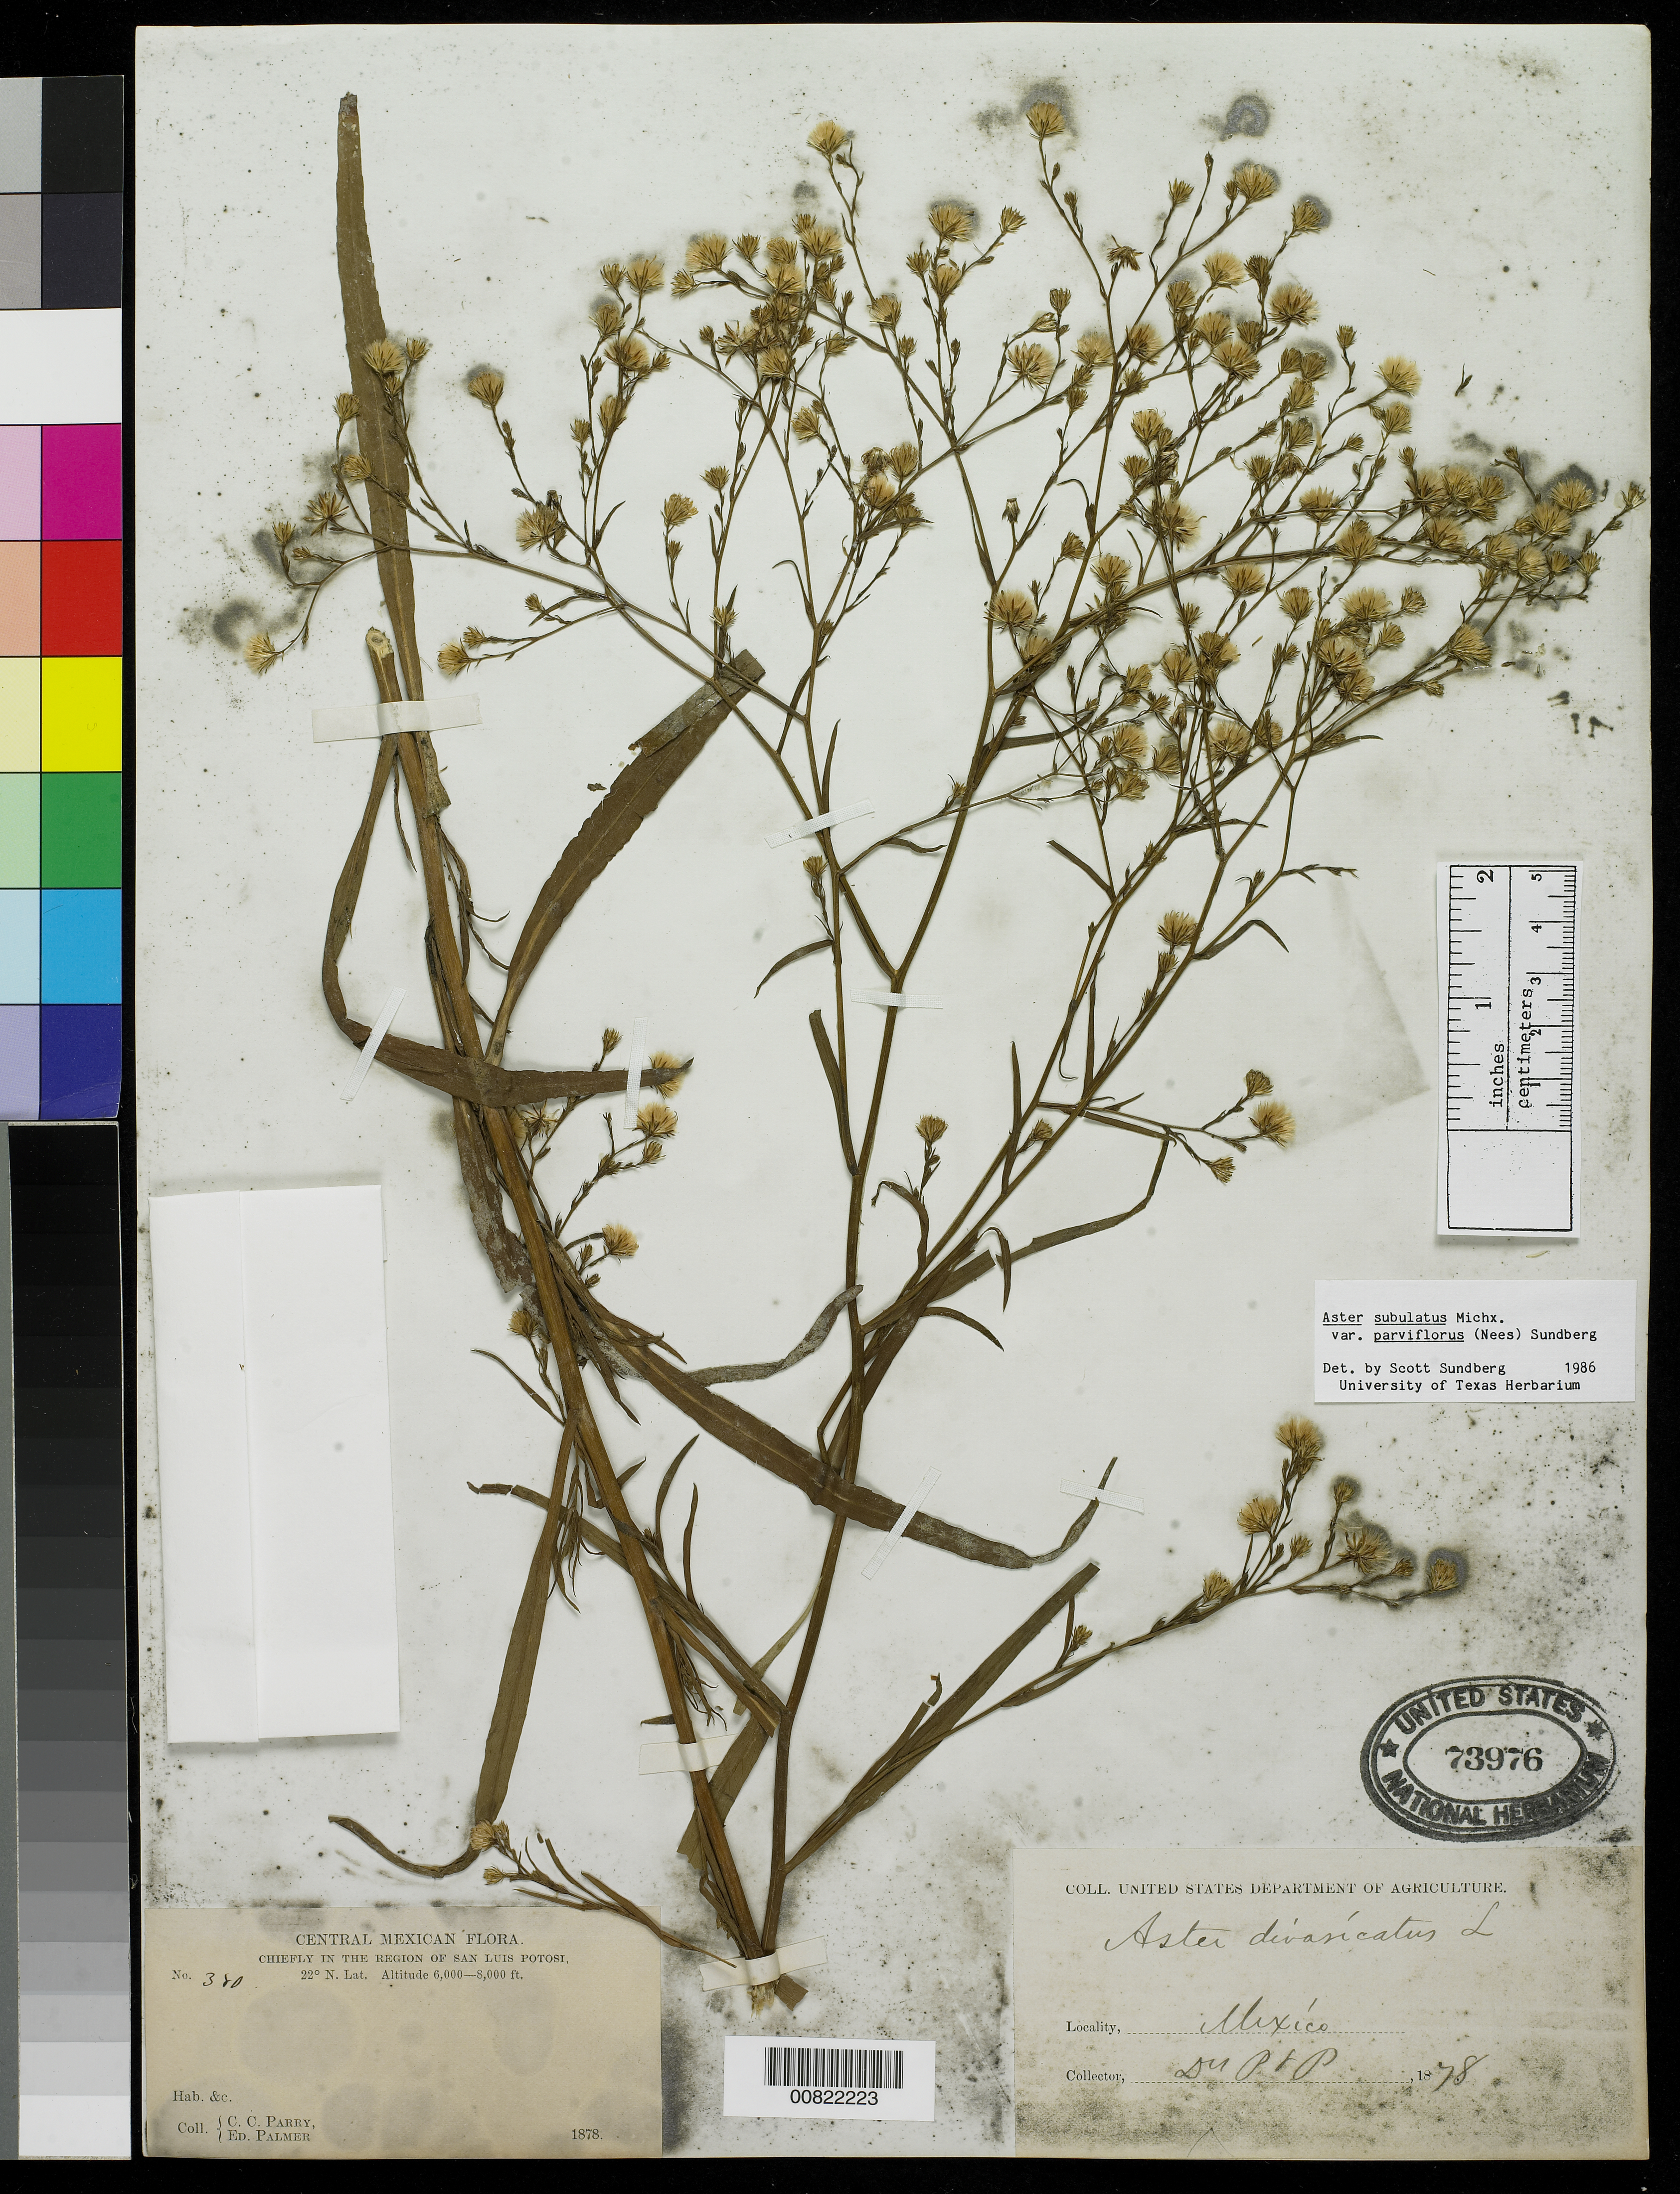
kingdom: Plantae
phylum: Tracheophyta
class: Magnoliopsida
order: Asterales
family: Asteraceae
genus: Symphyotrichum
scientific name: Symphyotrichum subulatum var. parviflorum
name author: (Nees) S.D. Sundb.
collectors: C. C. Parry & E. Palmer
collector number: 380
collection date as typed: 1878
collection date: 1878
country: Mexico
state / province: San Luis Potosí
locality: Chiefly in the region of San Luis Potosí.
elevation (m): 1829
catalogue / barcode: US 73976